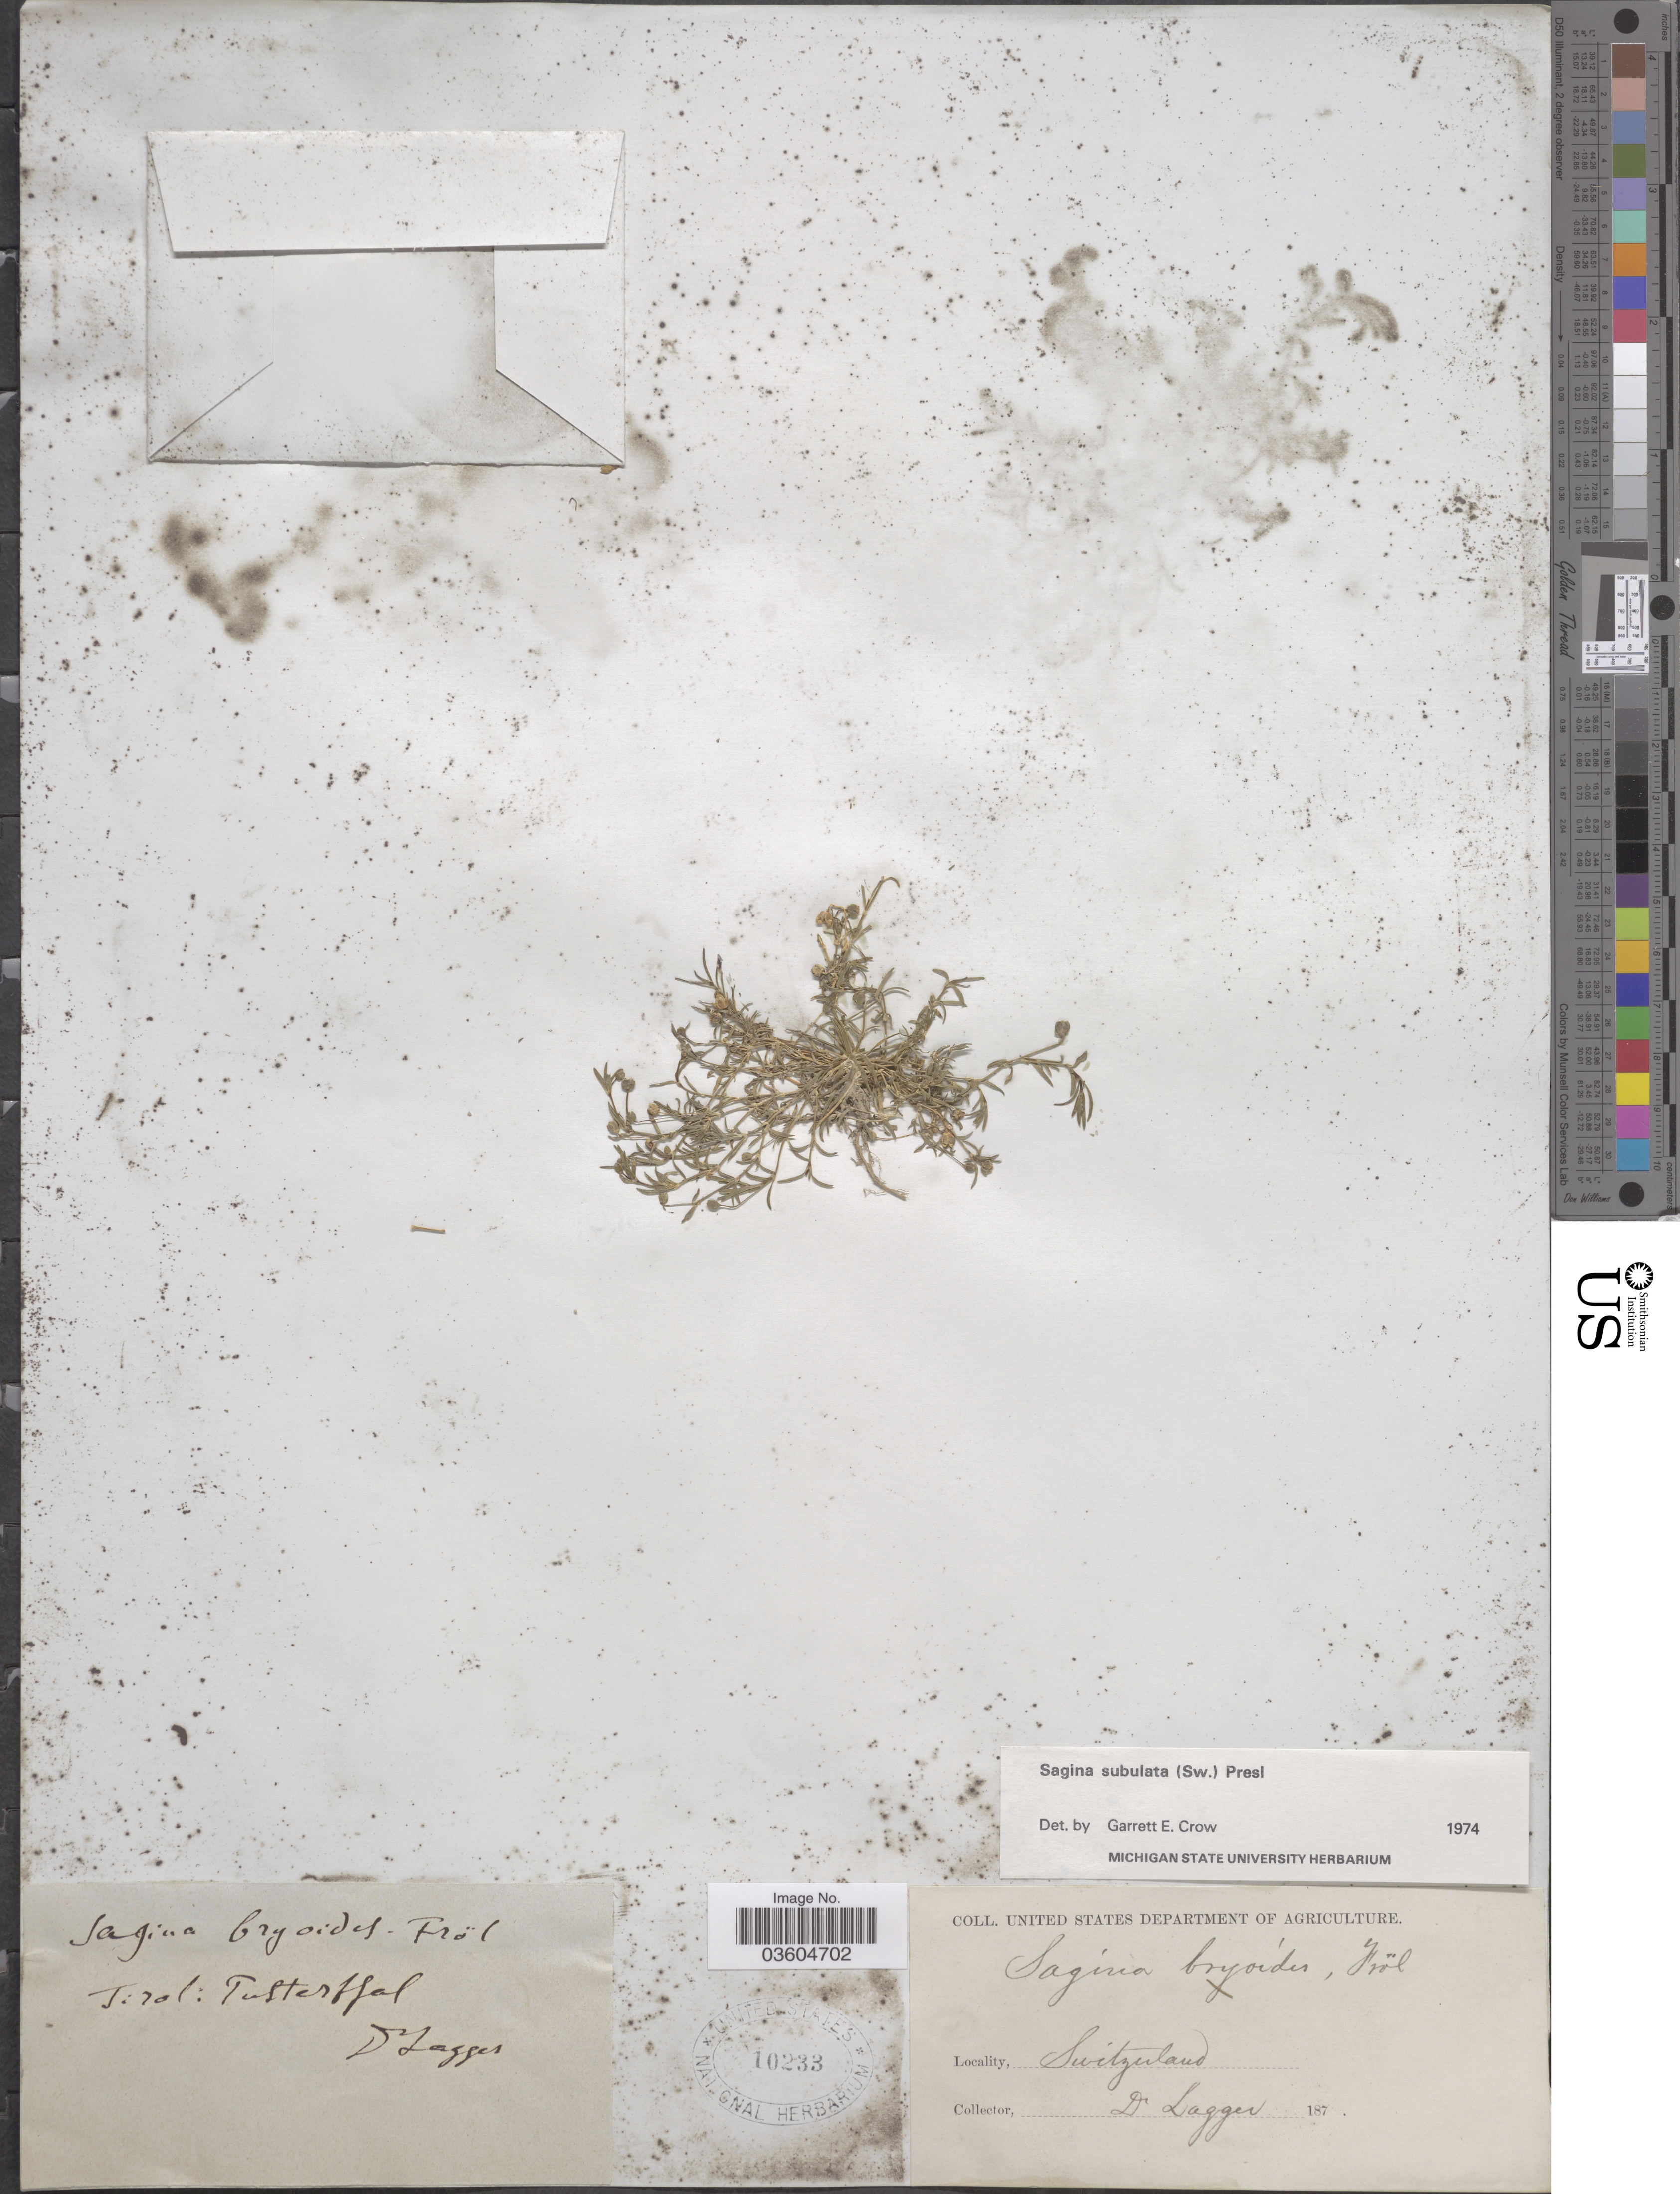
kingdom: Plantae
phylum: Tracheophyta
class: Magnoliopsida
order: Caryophyllales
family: Caryophyllaceae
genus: Sagina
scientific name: Sagina subulata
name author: (Sw.) C. Presl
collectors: F. J. Lagger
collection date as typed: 187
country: Switzerland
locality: Tirol: Pusterthal.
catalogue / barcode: US 10233